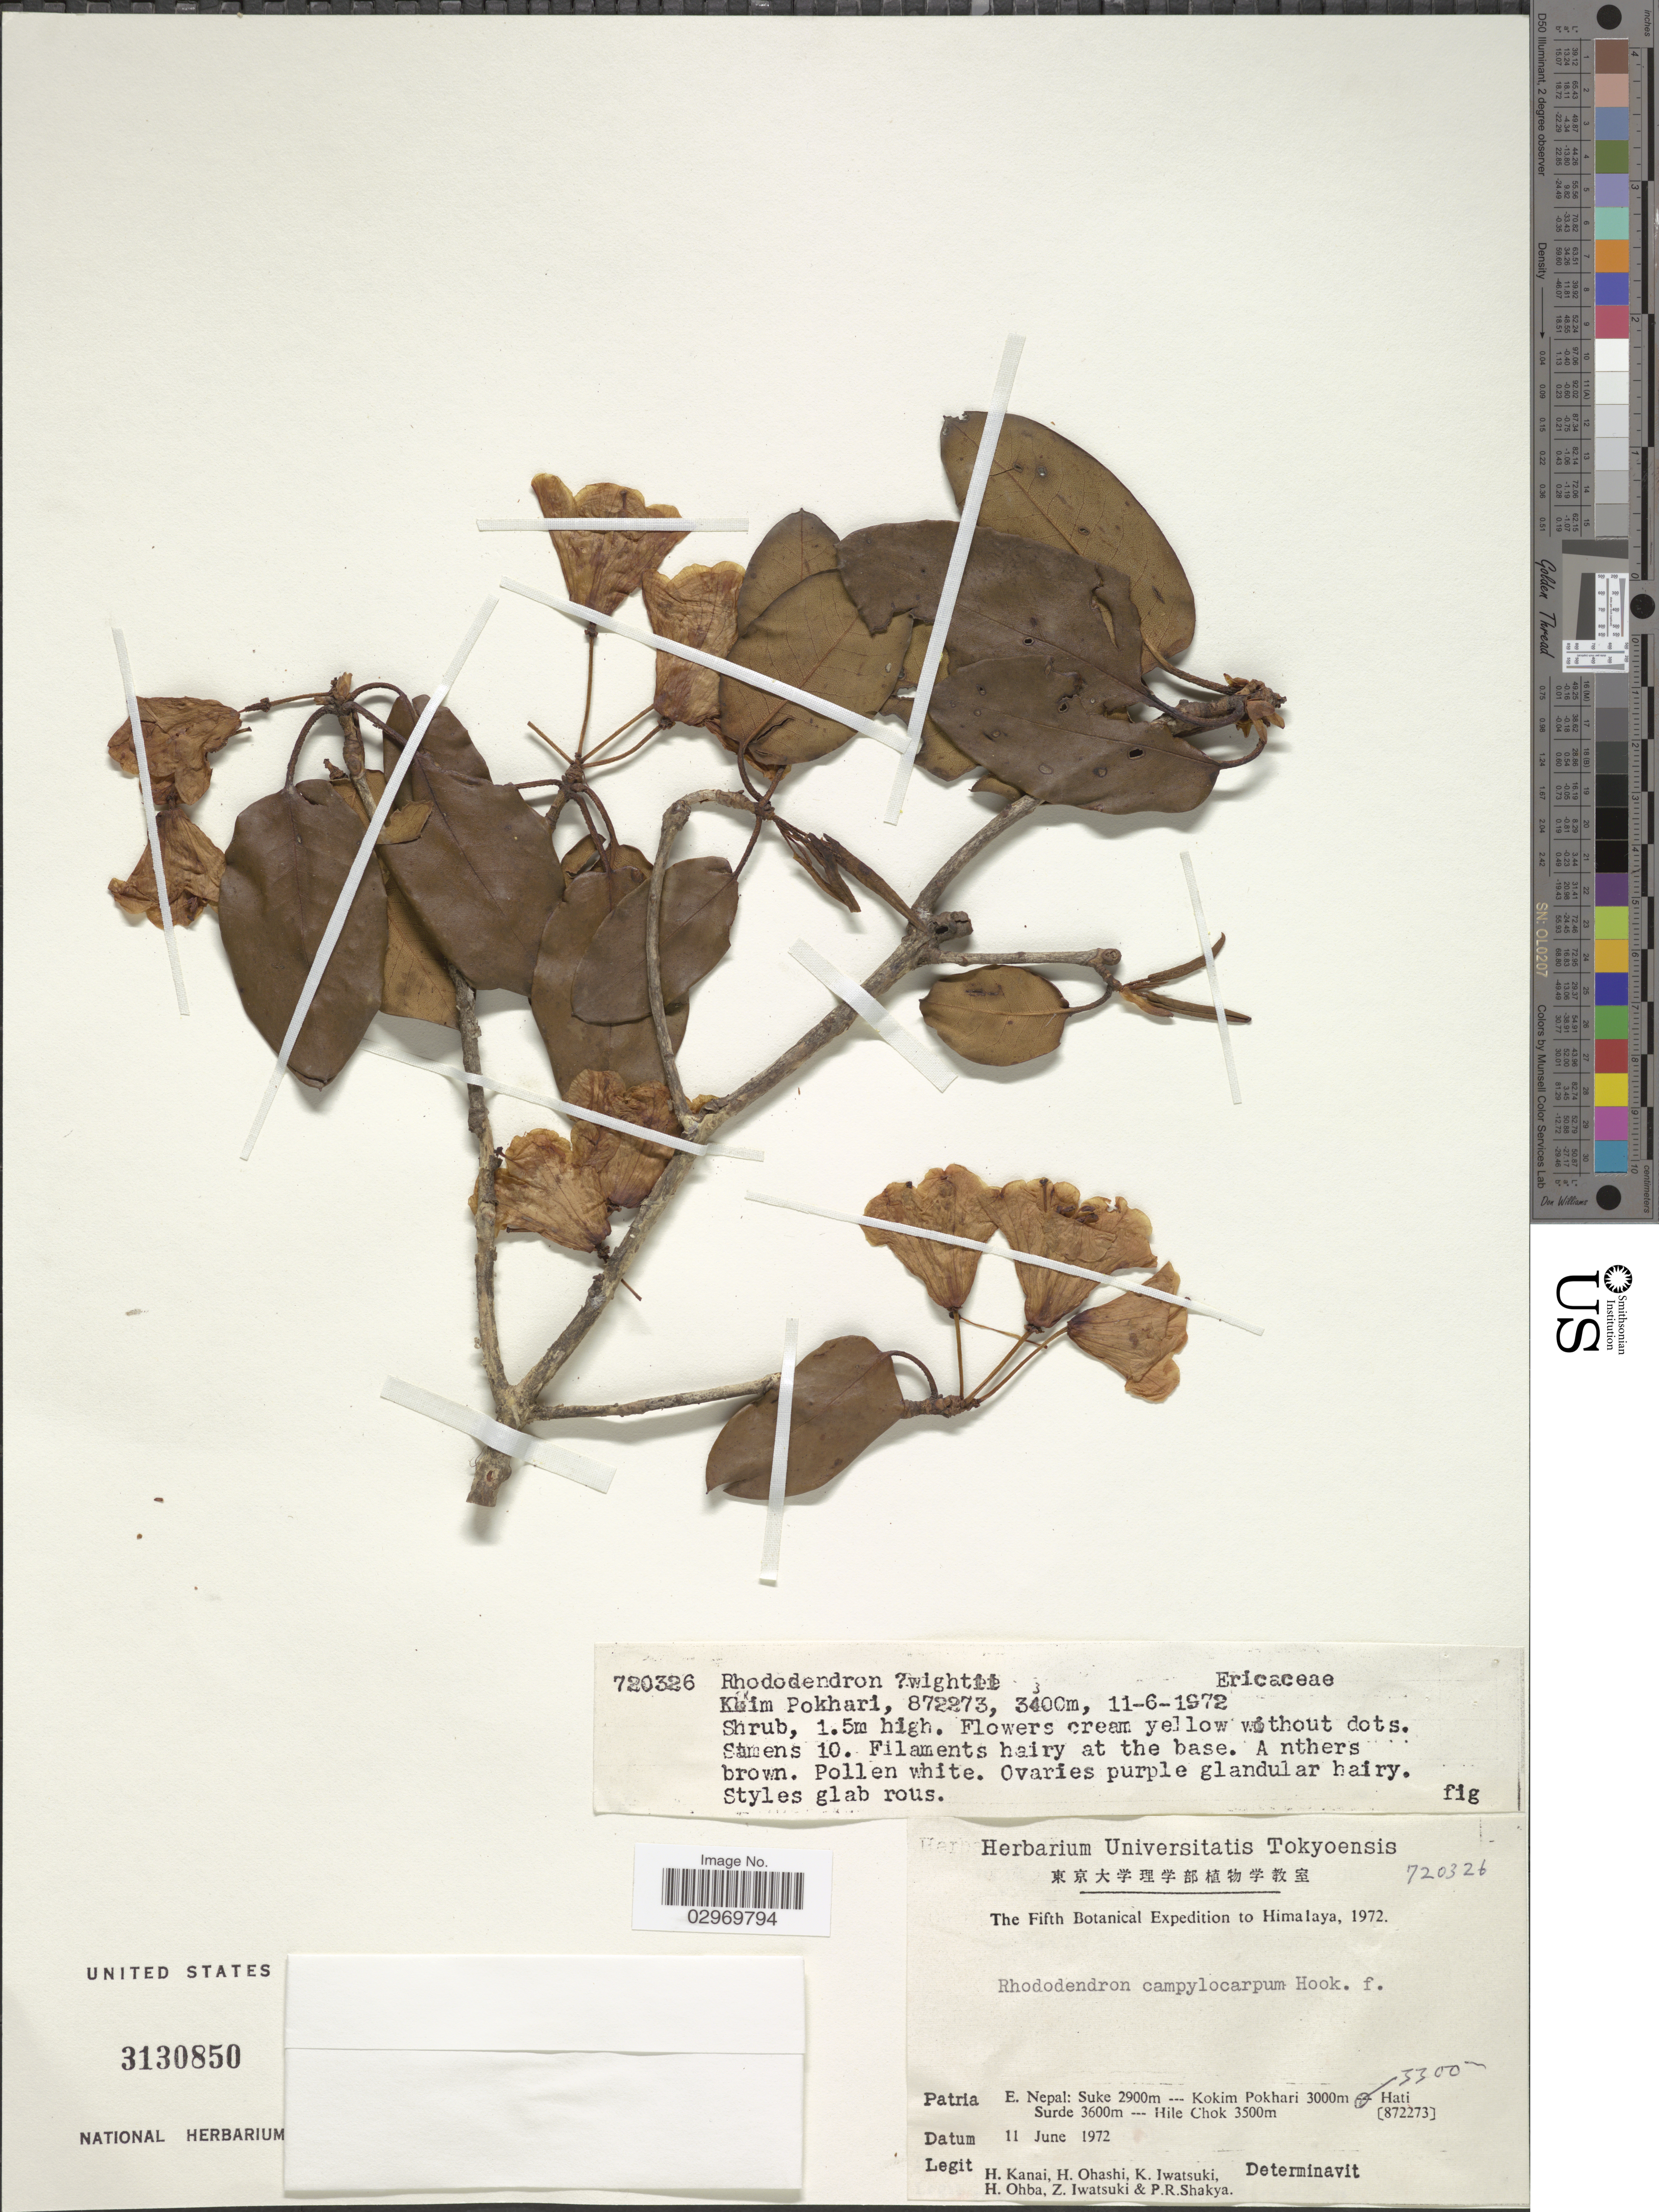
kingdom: Plantae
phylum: Tracheophyta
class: Magnoliopsida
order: Ericales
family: Ericaceae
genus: Rhododendron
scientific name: Rhododendron campylocarpum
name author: Hook. f.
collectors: H. Kanai, H. Ohashi, K. Iwatsuki, H. Ohba & et al.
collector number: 720326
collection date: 1972-06-11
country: Nepal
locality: Himalaya. Kokim Pokhari.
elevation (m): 3000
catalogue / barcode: US 3130850